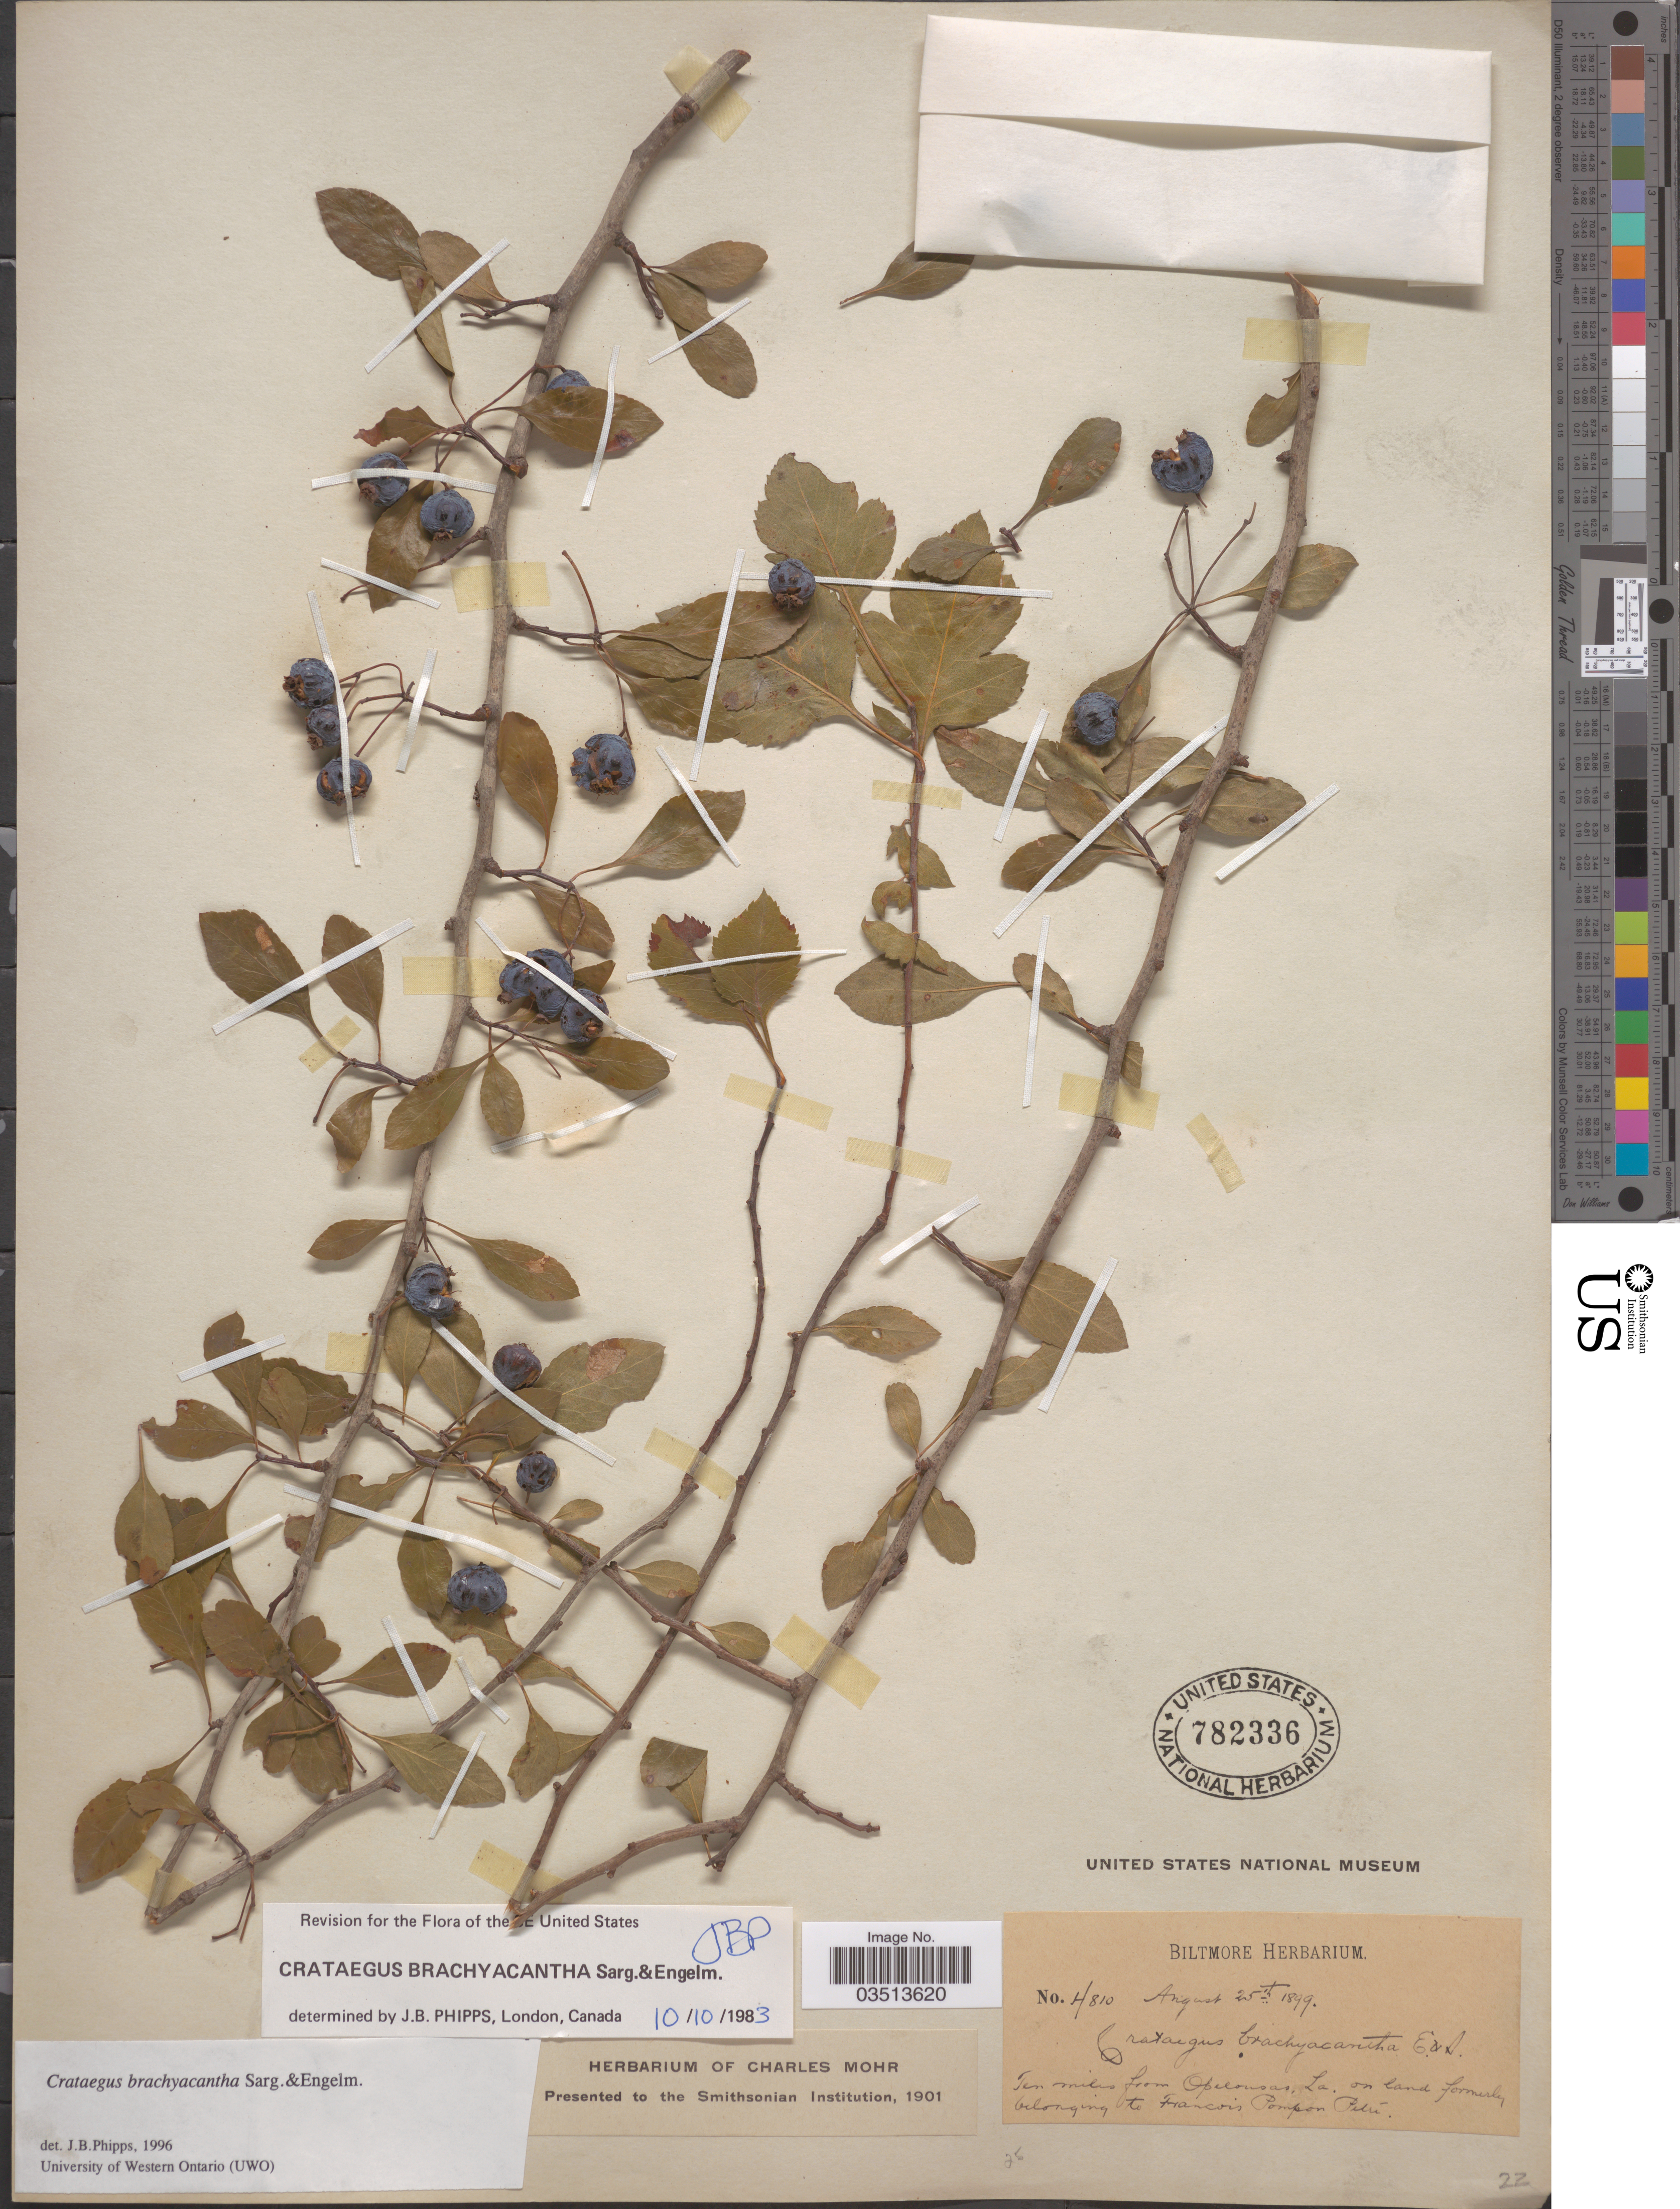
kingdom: Plantae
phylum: Tracheophyta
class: Magnoliopsida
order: Rosales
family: Rosaceae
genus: Crataegus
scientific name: Crataegus brachyacantha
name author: Sarg. & Engelm.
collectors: ex herb. Biltmore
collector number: H810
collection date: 1899-08-25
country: United States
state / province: Louisiana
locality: Ten miles from Opelousas. On land formerly belonging to Francois Pompon Petre.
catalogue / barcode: US 782336